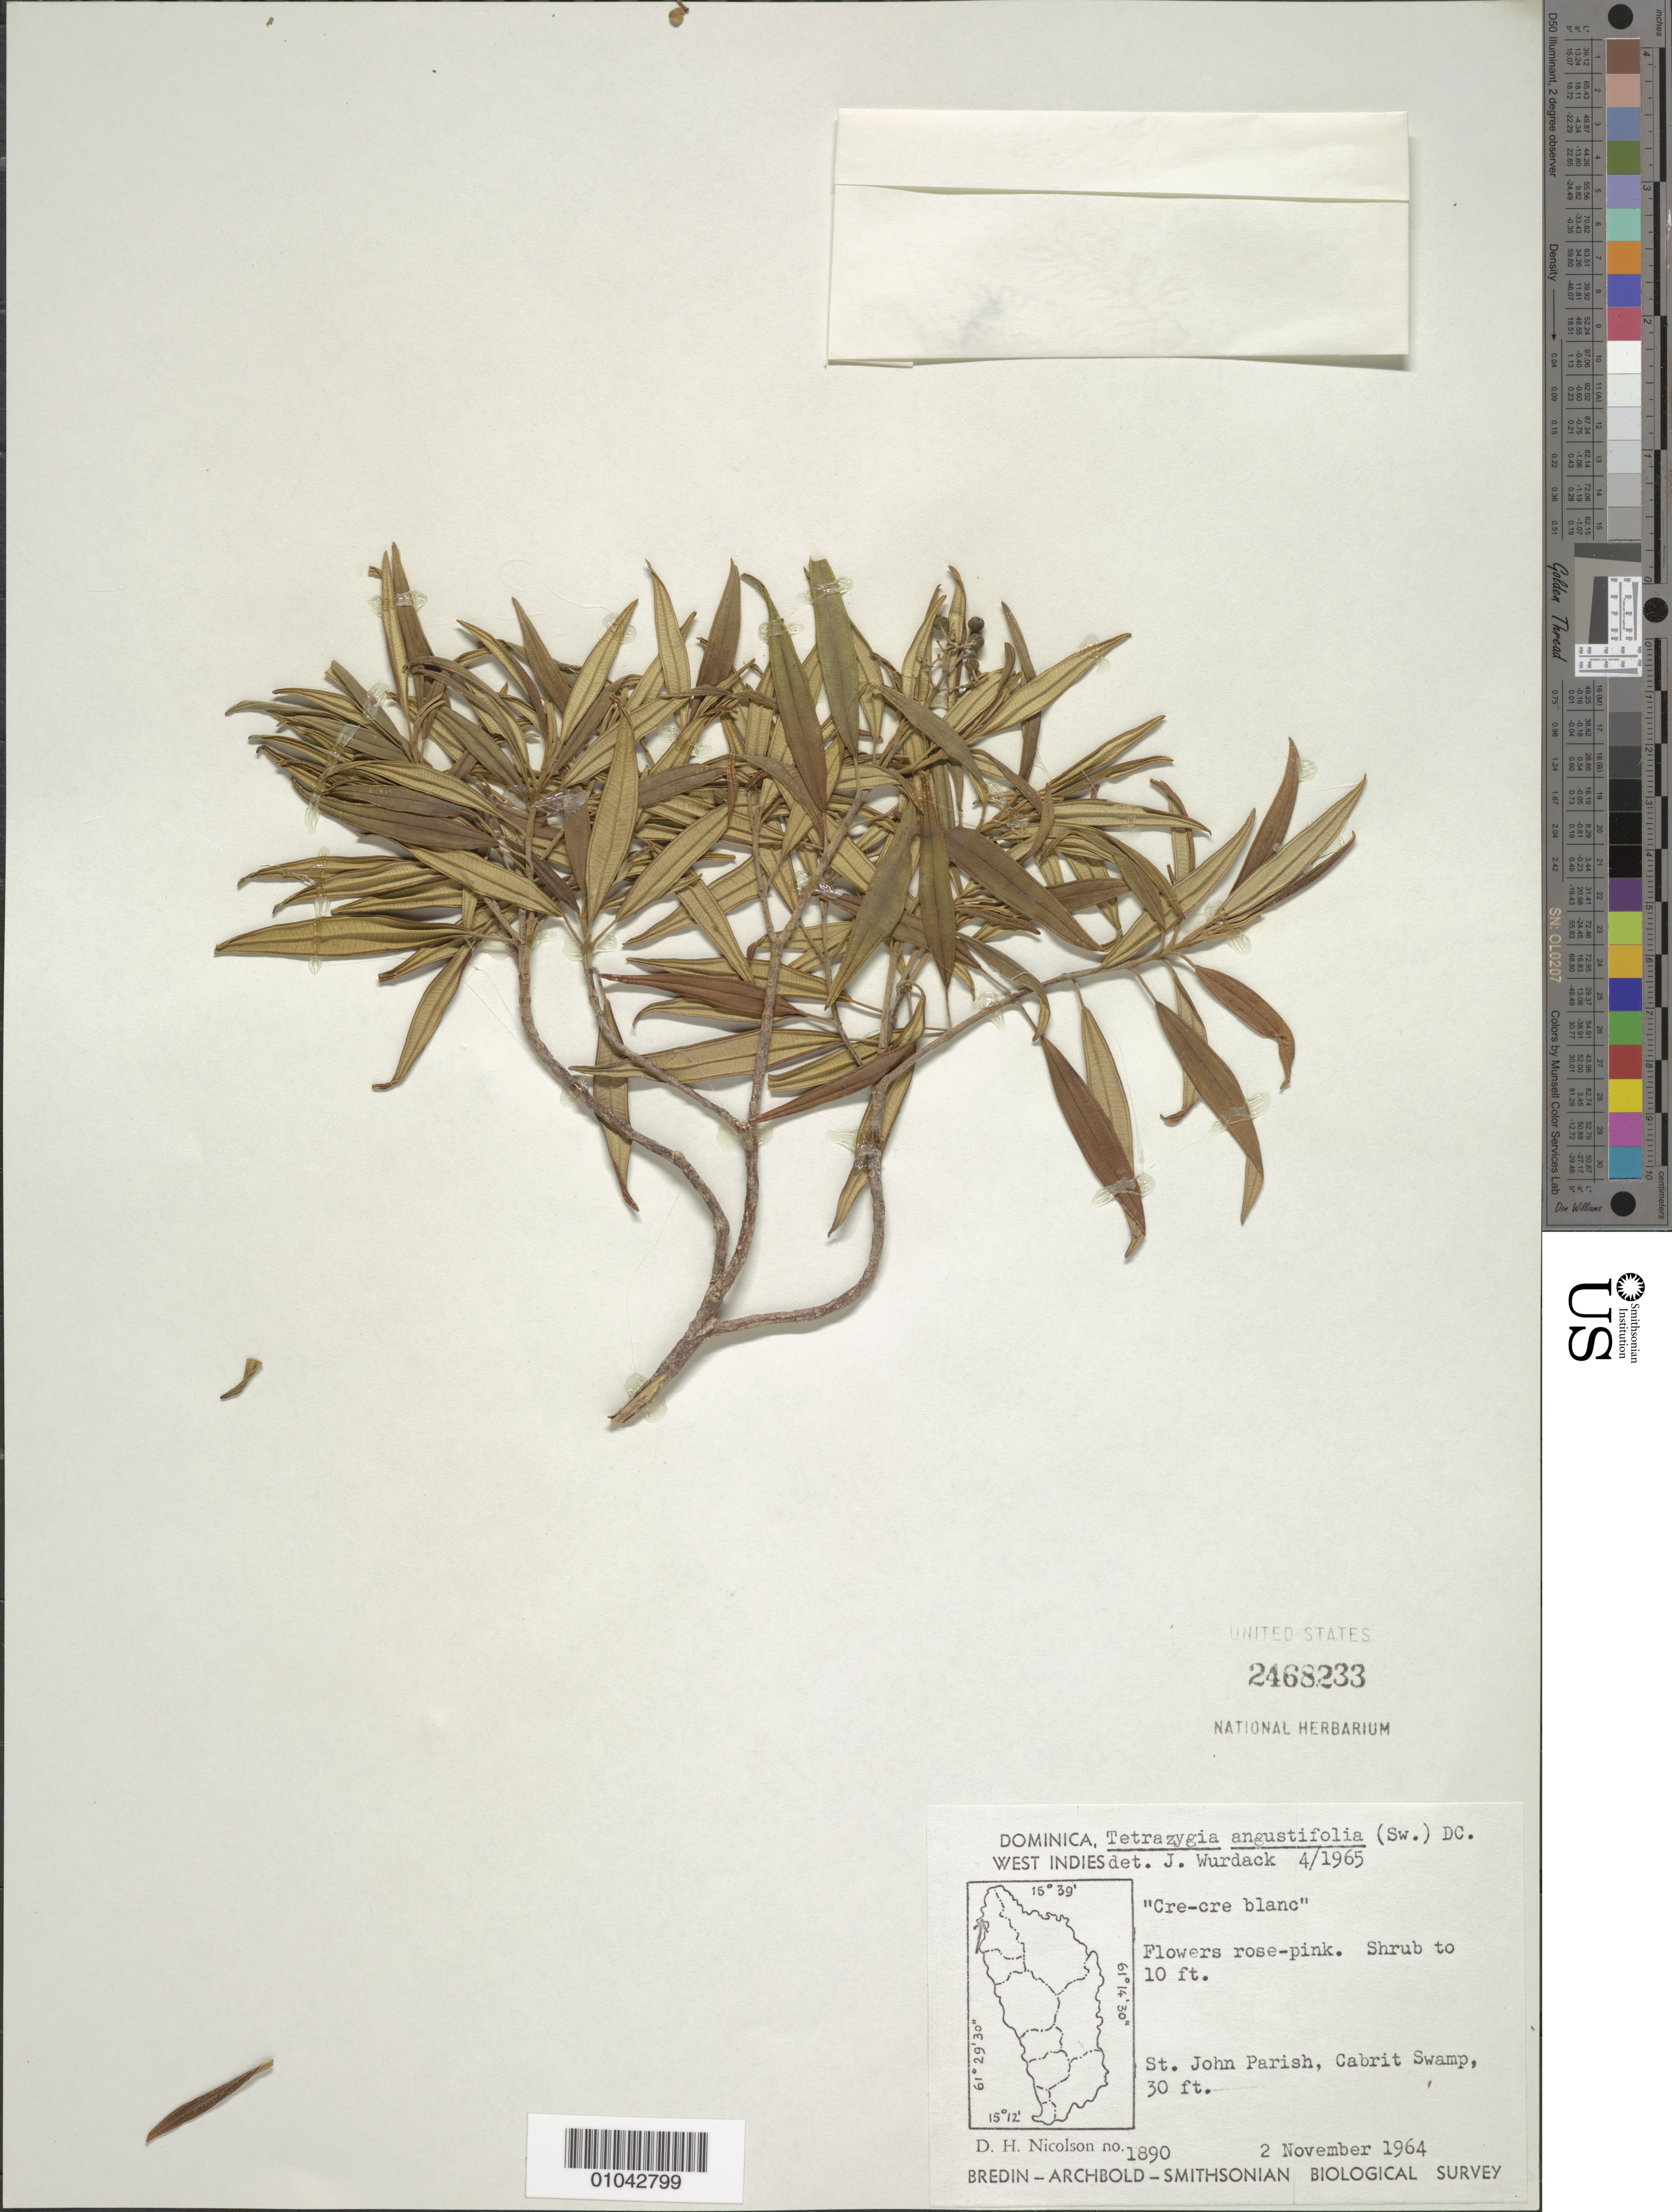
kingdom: Plantae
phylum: Tracheophyta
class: Magnoliopsida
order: Myrtales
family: Melastomataceae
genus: Tetrazygia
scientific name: Tetrazygia angustifolia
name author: (Sw.) DC.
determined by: Wurdack, John J., (US), US (UNITED STATES)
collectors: D. H. Nicolson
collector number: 1890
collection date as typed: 02 Nov 1964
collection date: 1964-11-02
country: Dominica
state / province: St. John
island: Dominica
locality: Cabrit Swamp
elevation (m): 9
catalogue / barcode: US 2468233